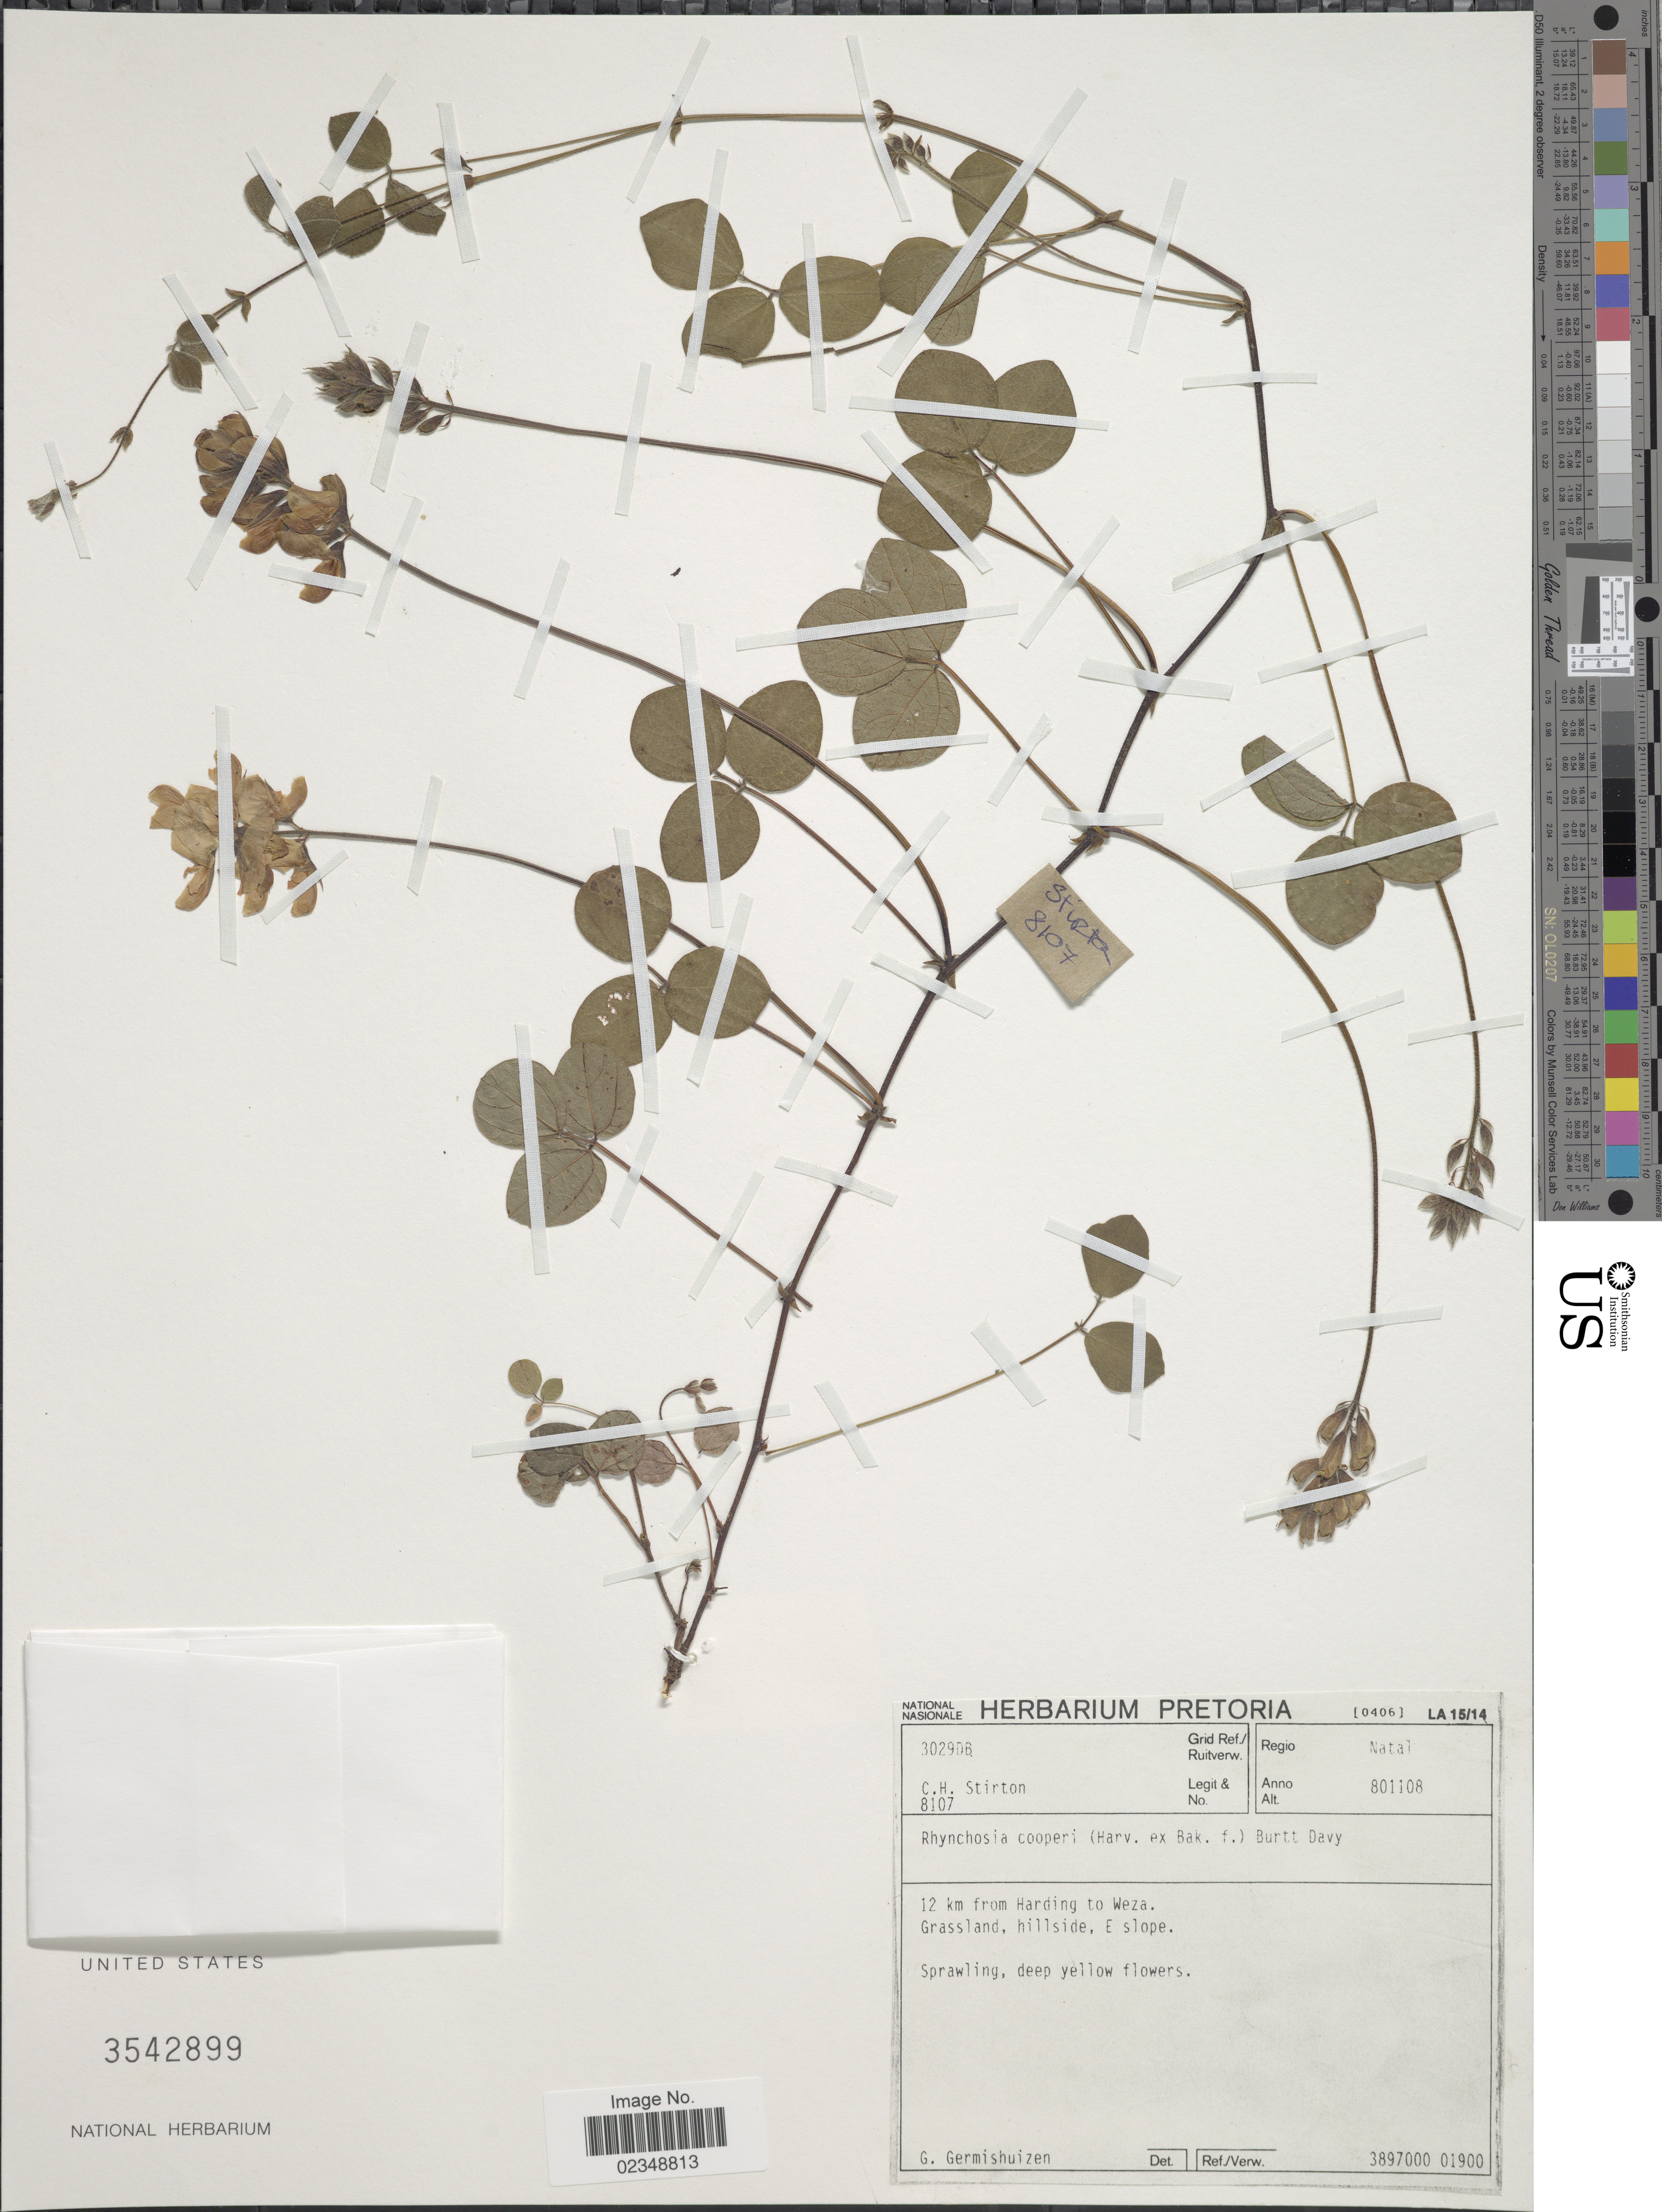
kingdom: Plantae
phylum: Tracheophyta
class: Magnoliopsida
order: Fabales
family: Fabaceae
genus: Rhynchosia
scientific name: Rhynchosia cooperi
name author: (Baker f.) Harv.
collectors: C. H. Stirton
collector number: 8107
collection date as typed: Transcribed d/m/y: 8/11/80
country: South Africa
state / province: KwaZulu-Natal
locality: Regio Natal. 1q2 km from Harding to Weza. Grassland, hillside, E slope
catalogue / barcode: US 3542899